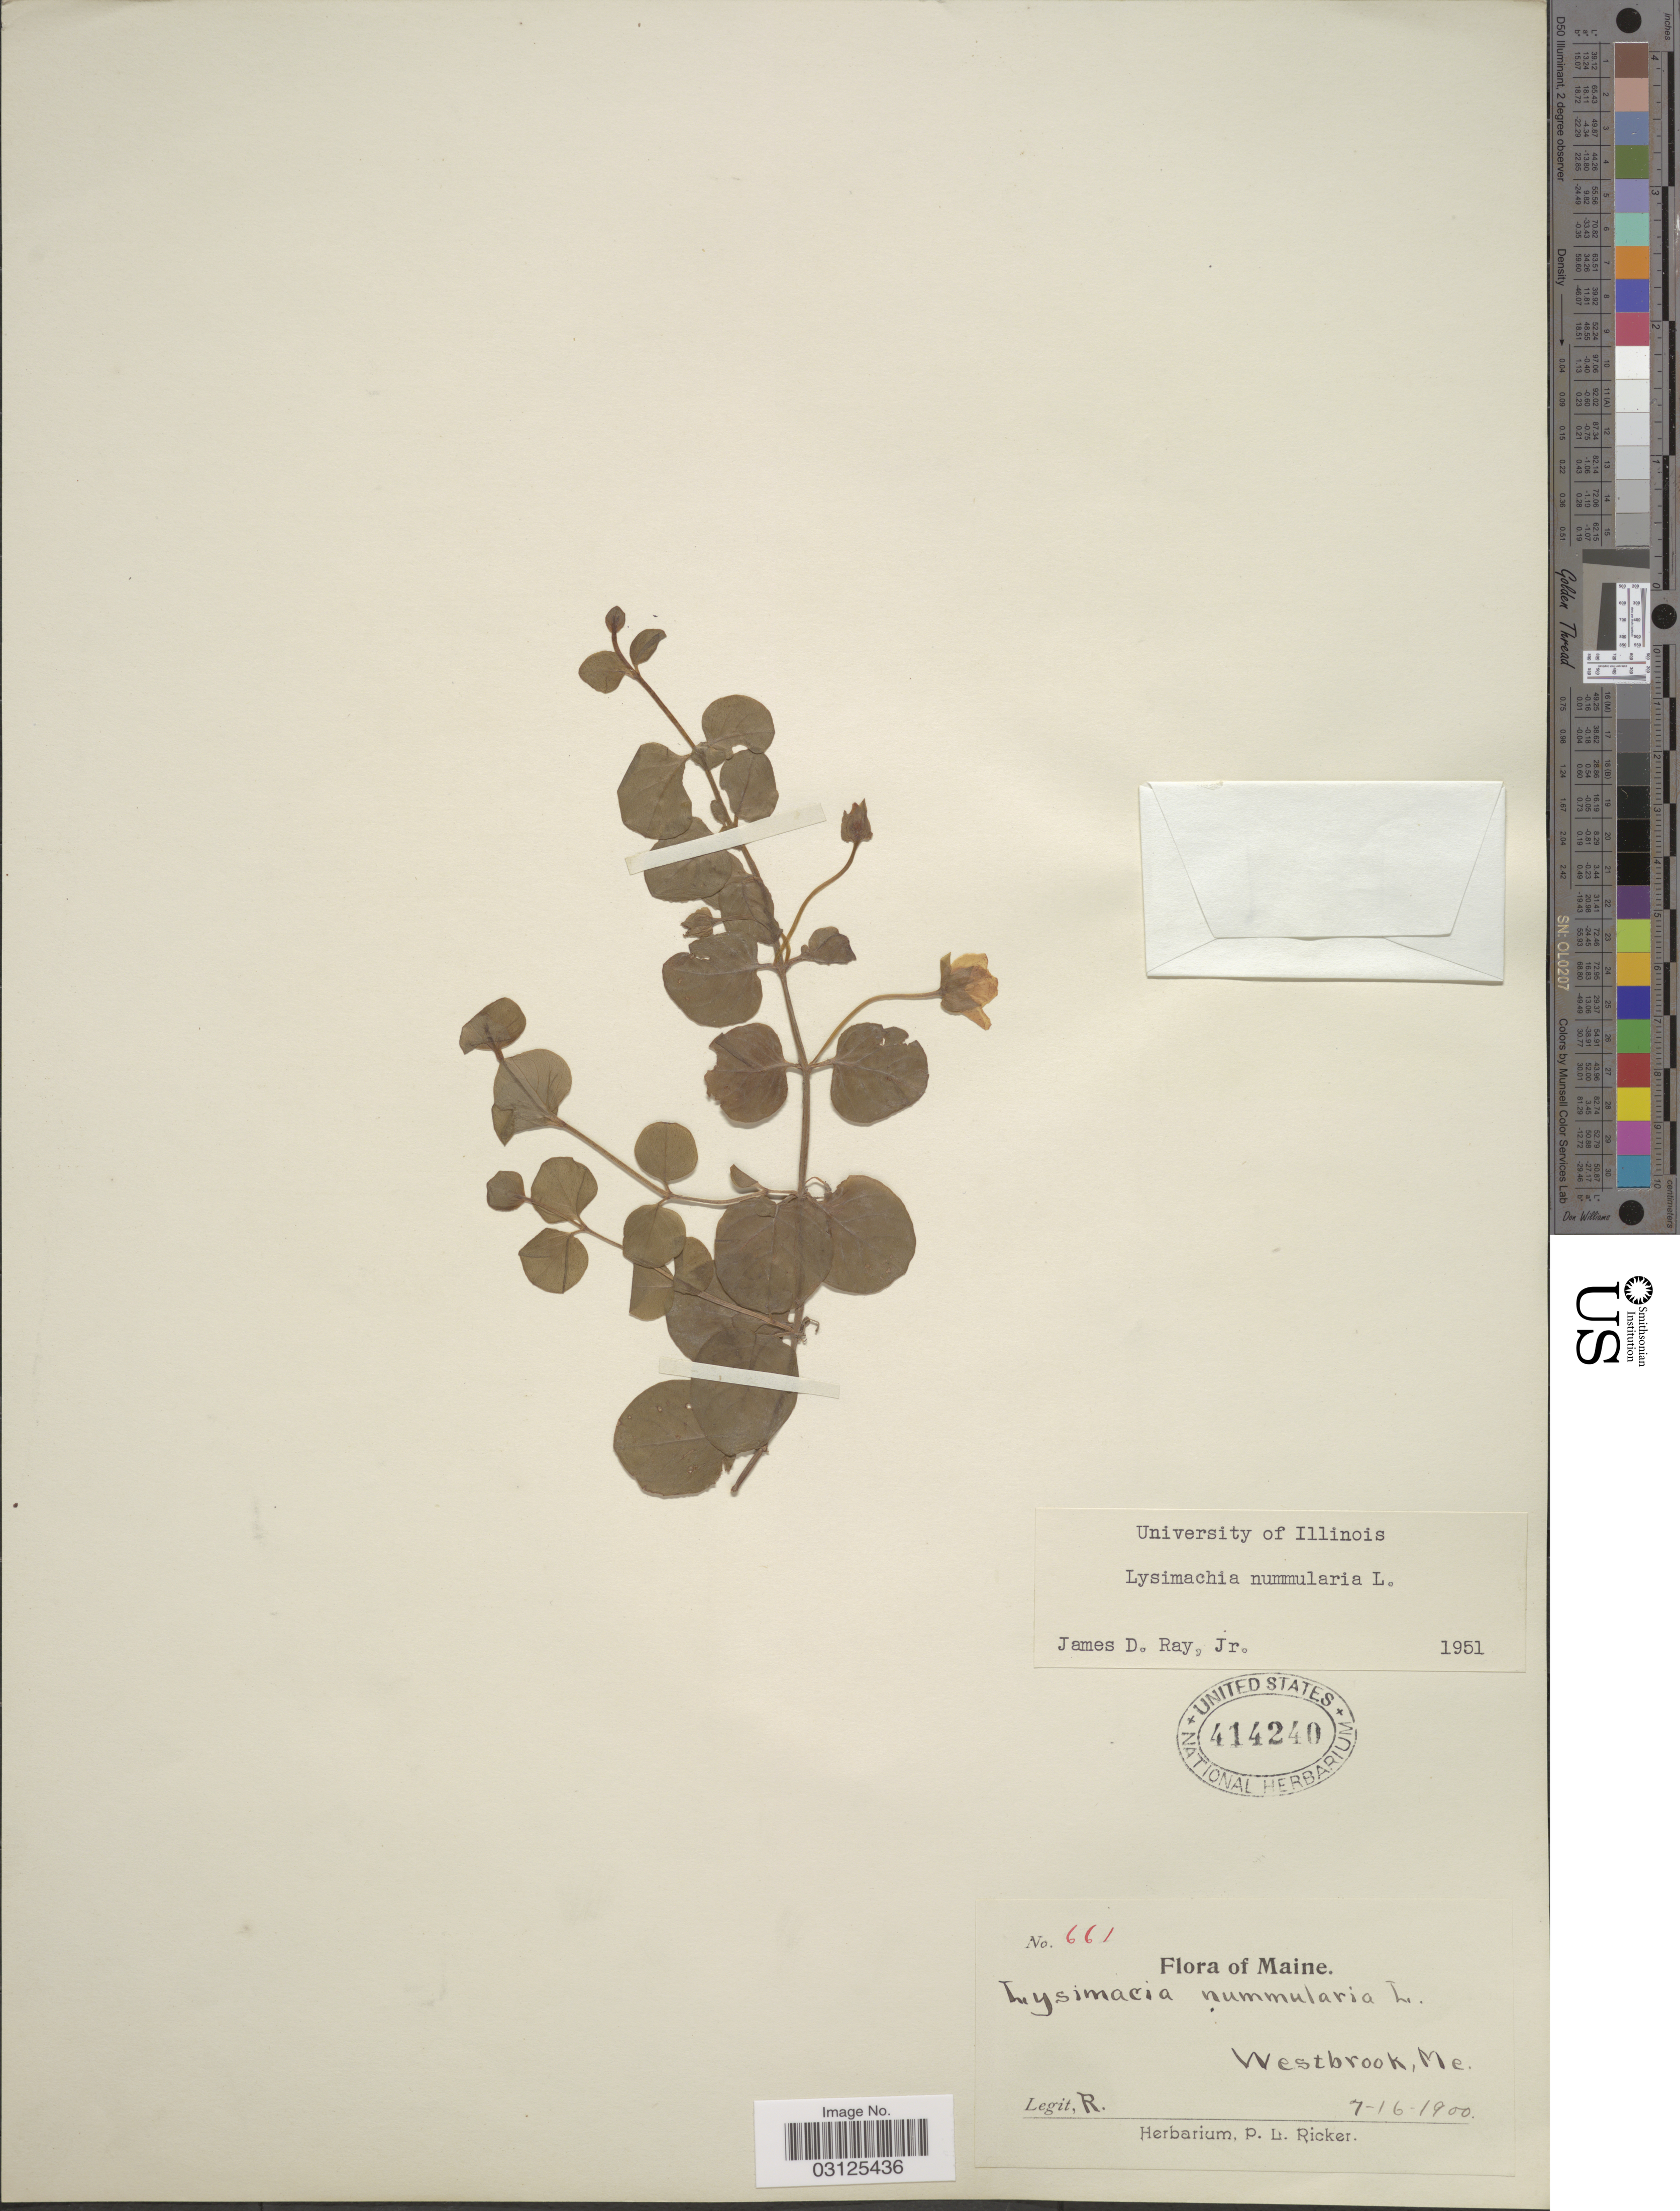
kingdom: Plantae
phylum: Tracheophyta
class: Magnoliopsida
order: Ericales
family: Primulaceae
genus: Lysimachia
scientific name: Lysimachia nummularia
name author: L.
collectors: P. Ricker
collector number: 661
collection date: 1900-07-16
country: United States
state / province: Maine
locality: Westbrook.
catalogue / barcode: US 414240